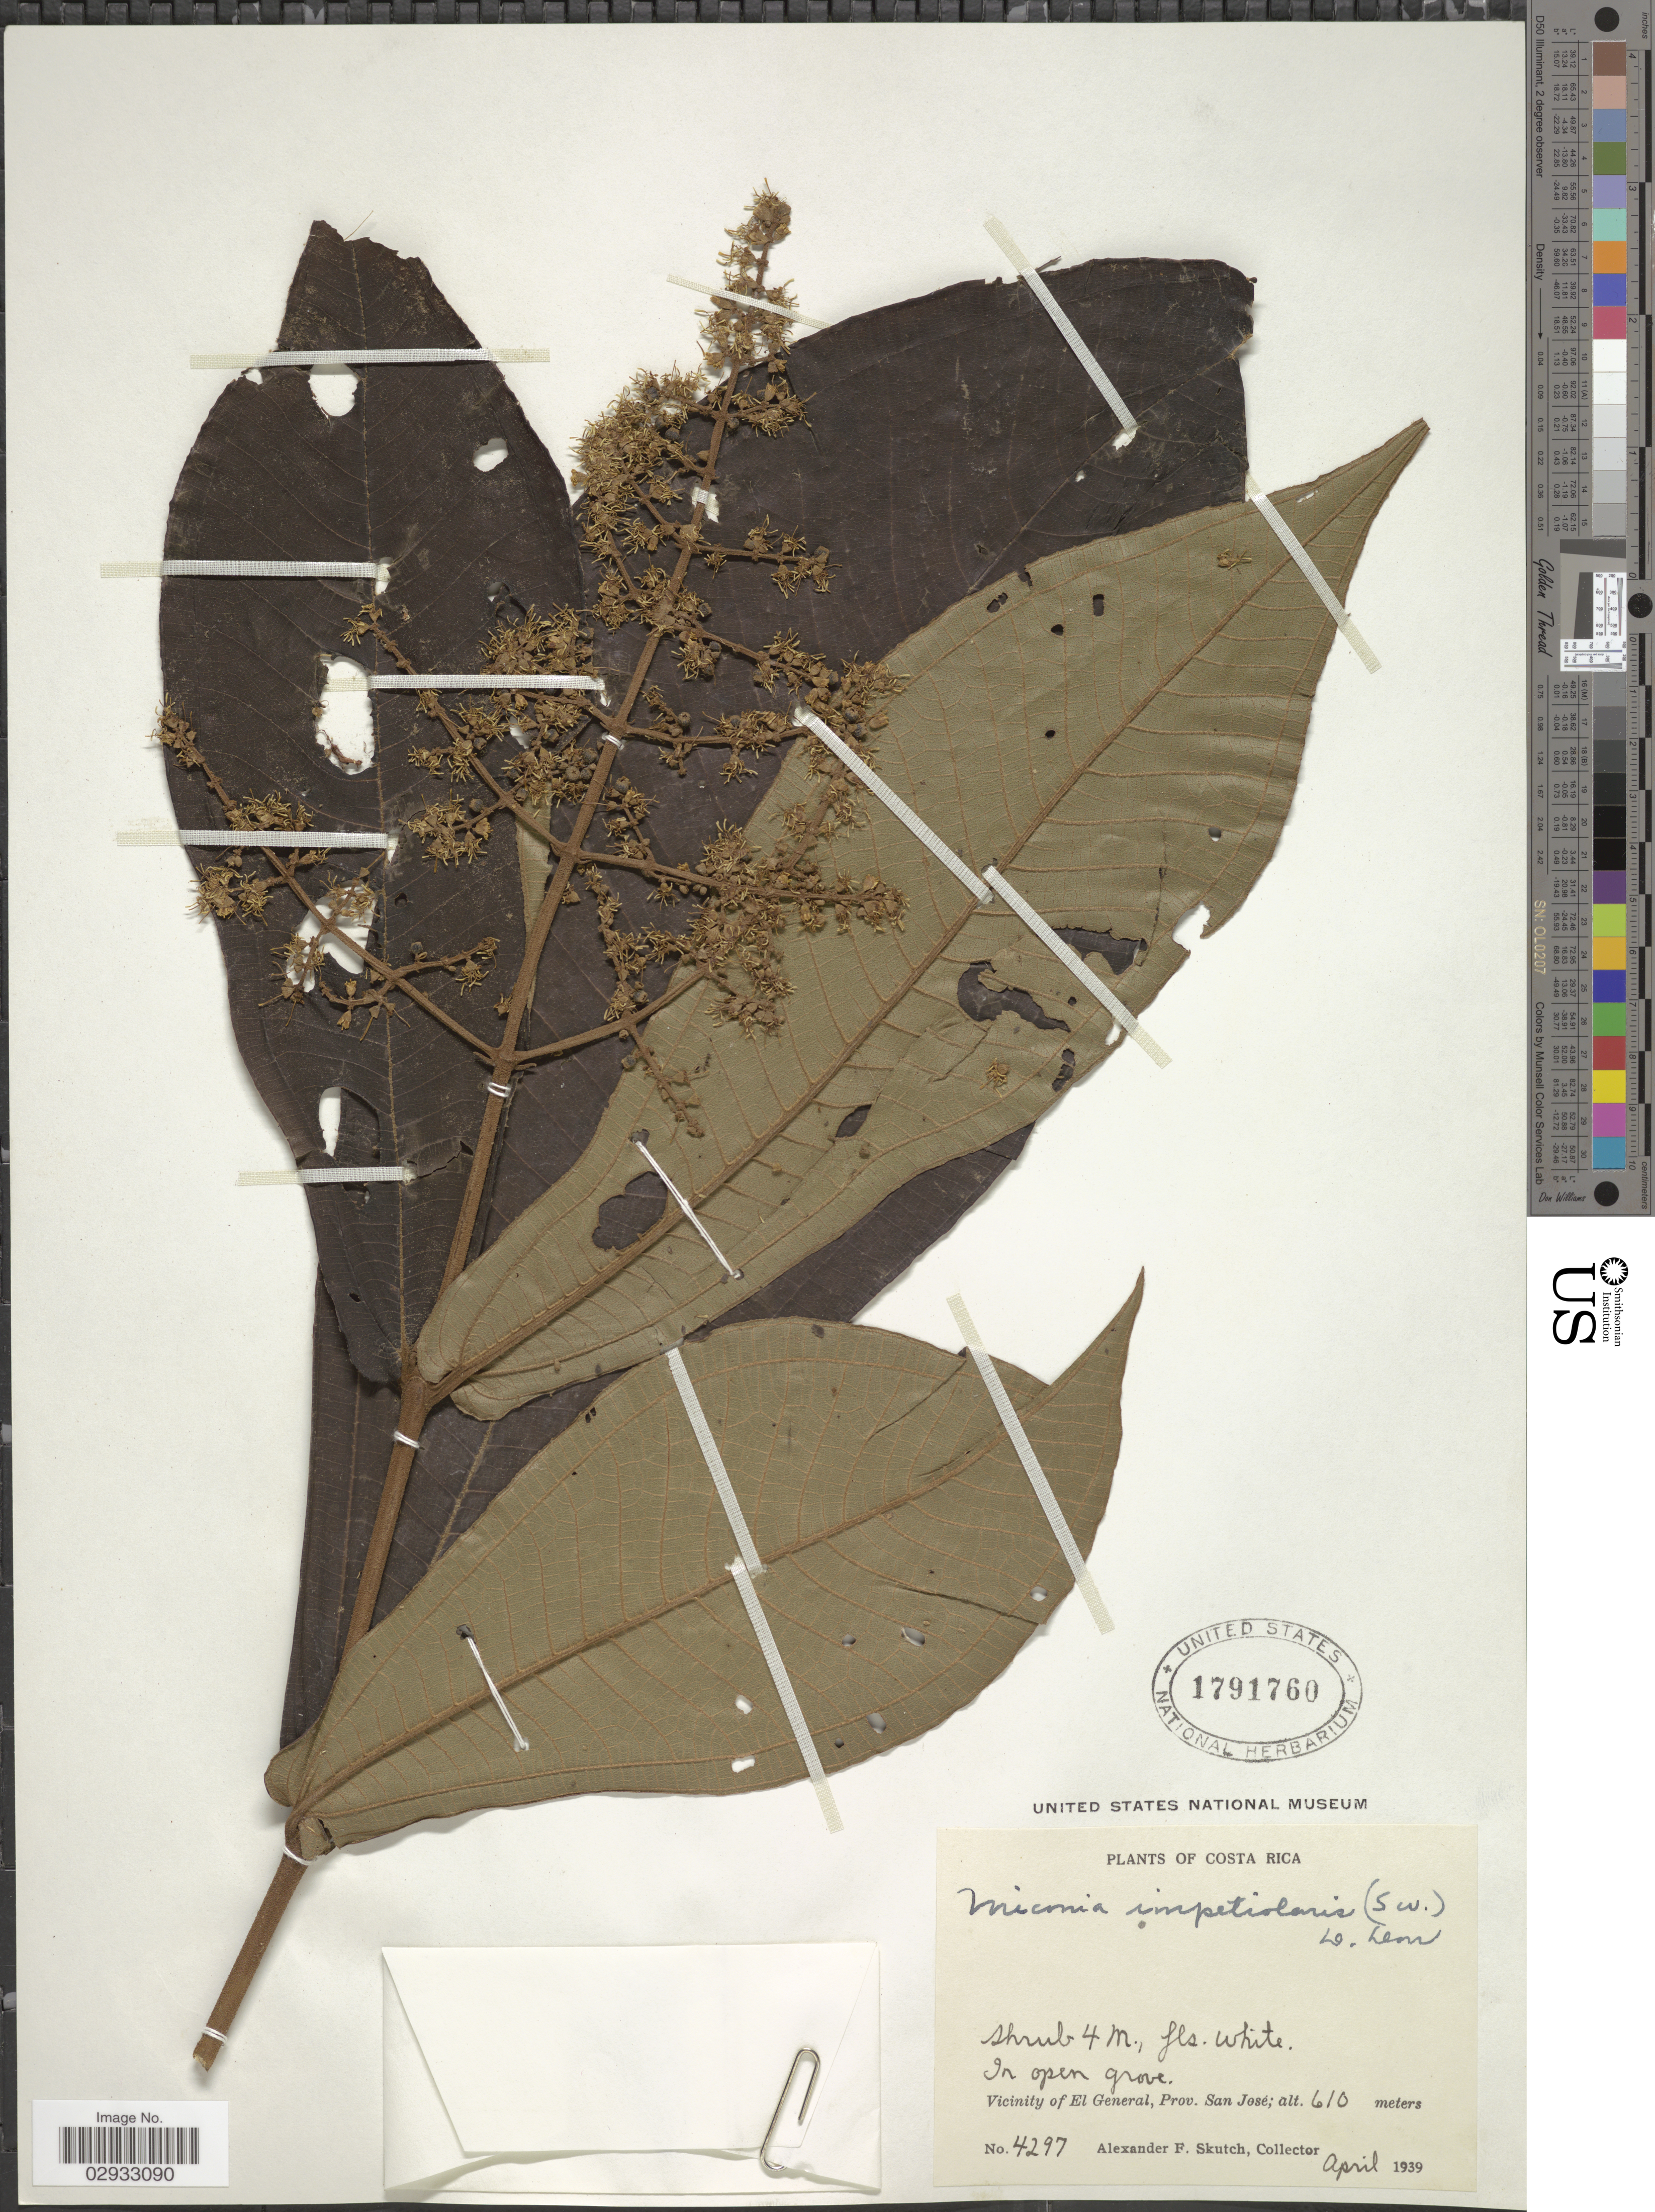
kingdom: Plantae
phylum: Tracheophyta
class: Magnoliopsida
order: Myrtales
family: Melastomataceae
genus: Miconia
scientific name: Miconia impetiolaris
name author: (Sw.) D. Don ex DC.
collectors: A. F. Skutch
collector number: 4297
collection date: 1939-04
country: Costa Rica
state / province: San José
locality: Vicinity of El General, Prov. San José.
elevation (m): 610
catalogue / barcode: US 1791760